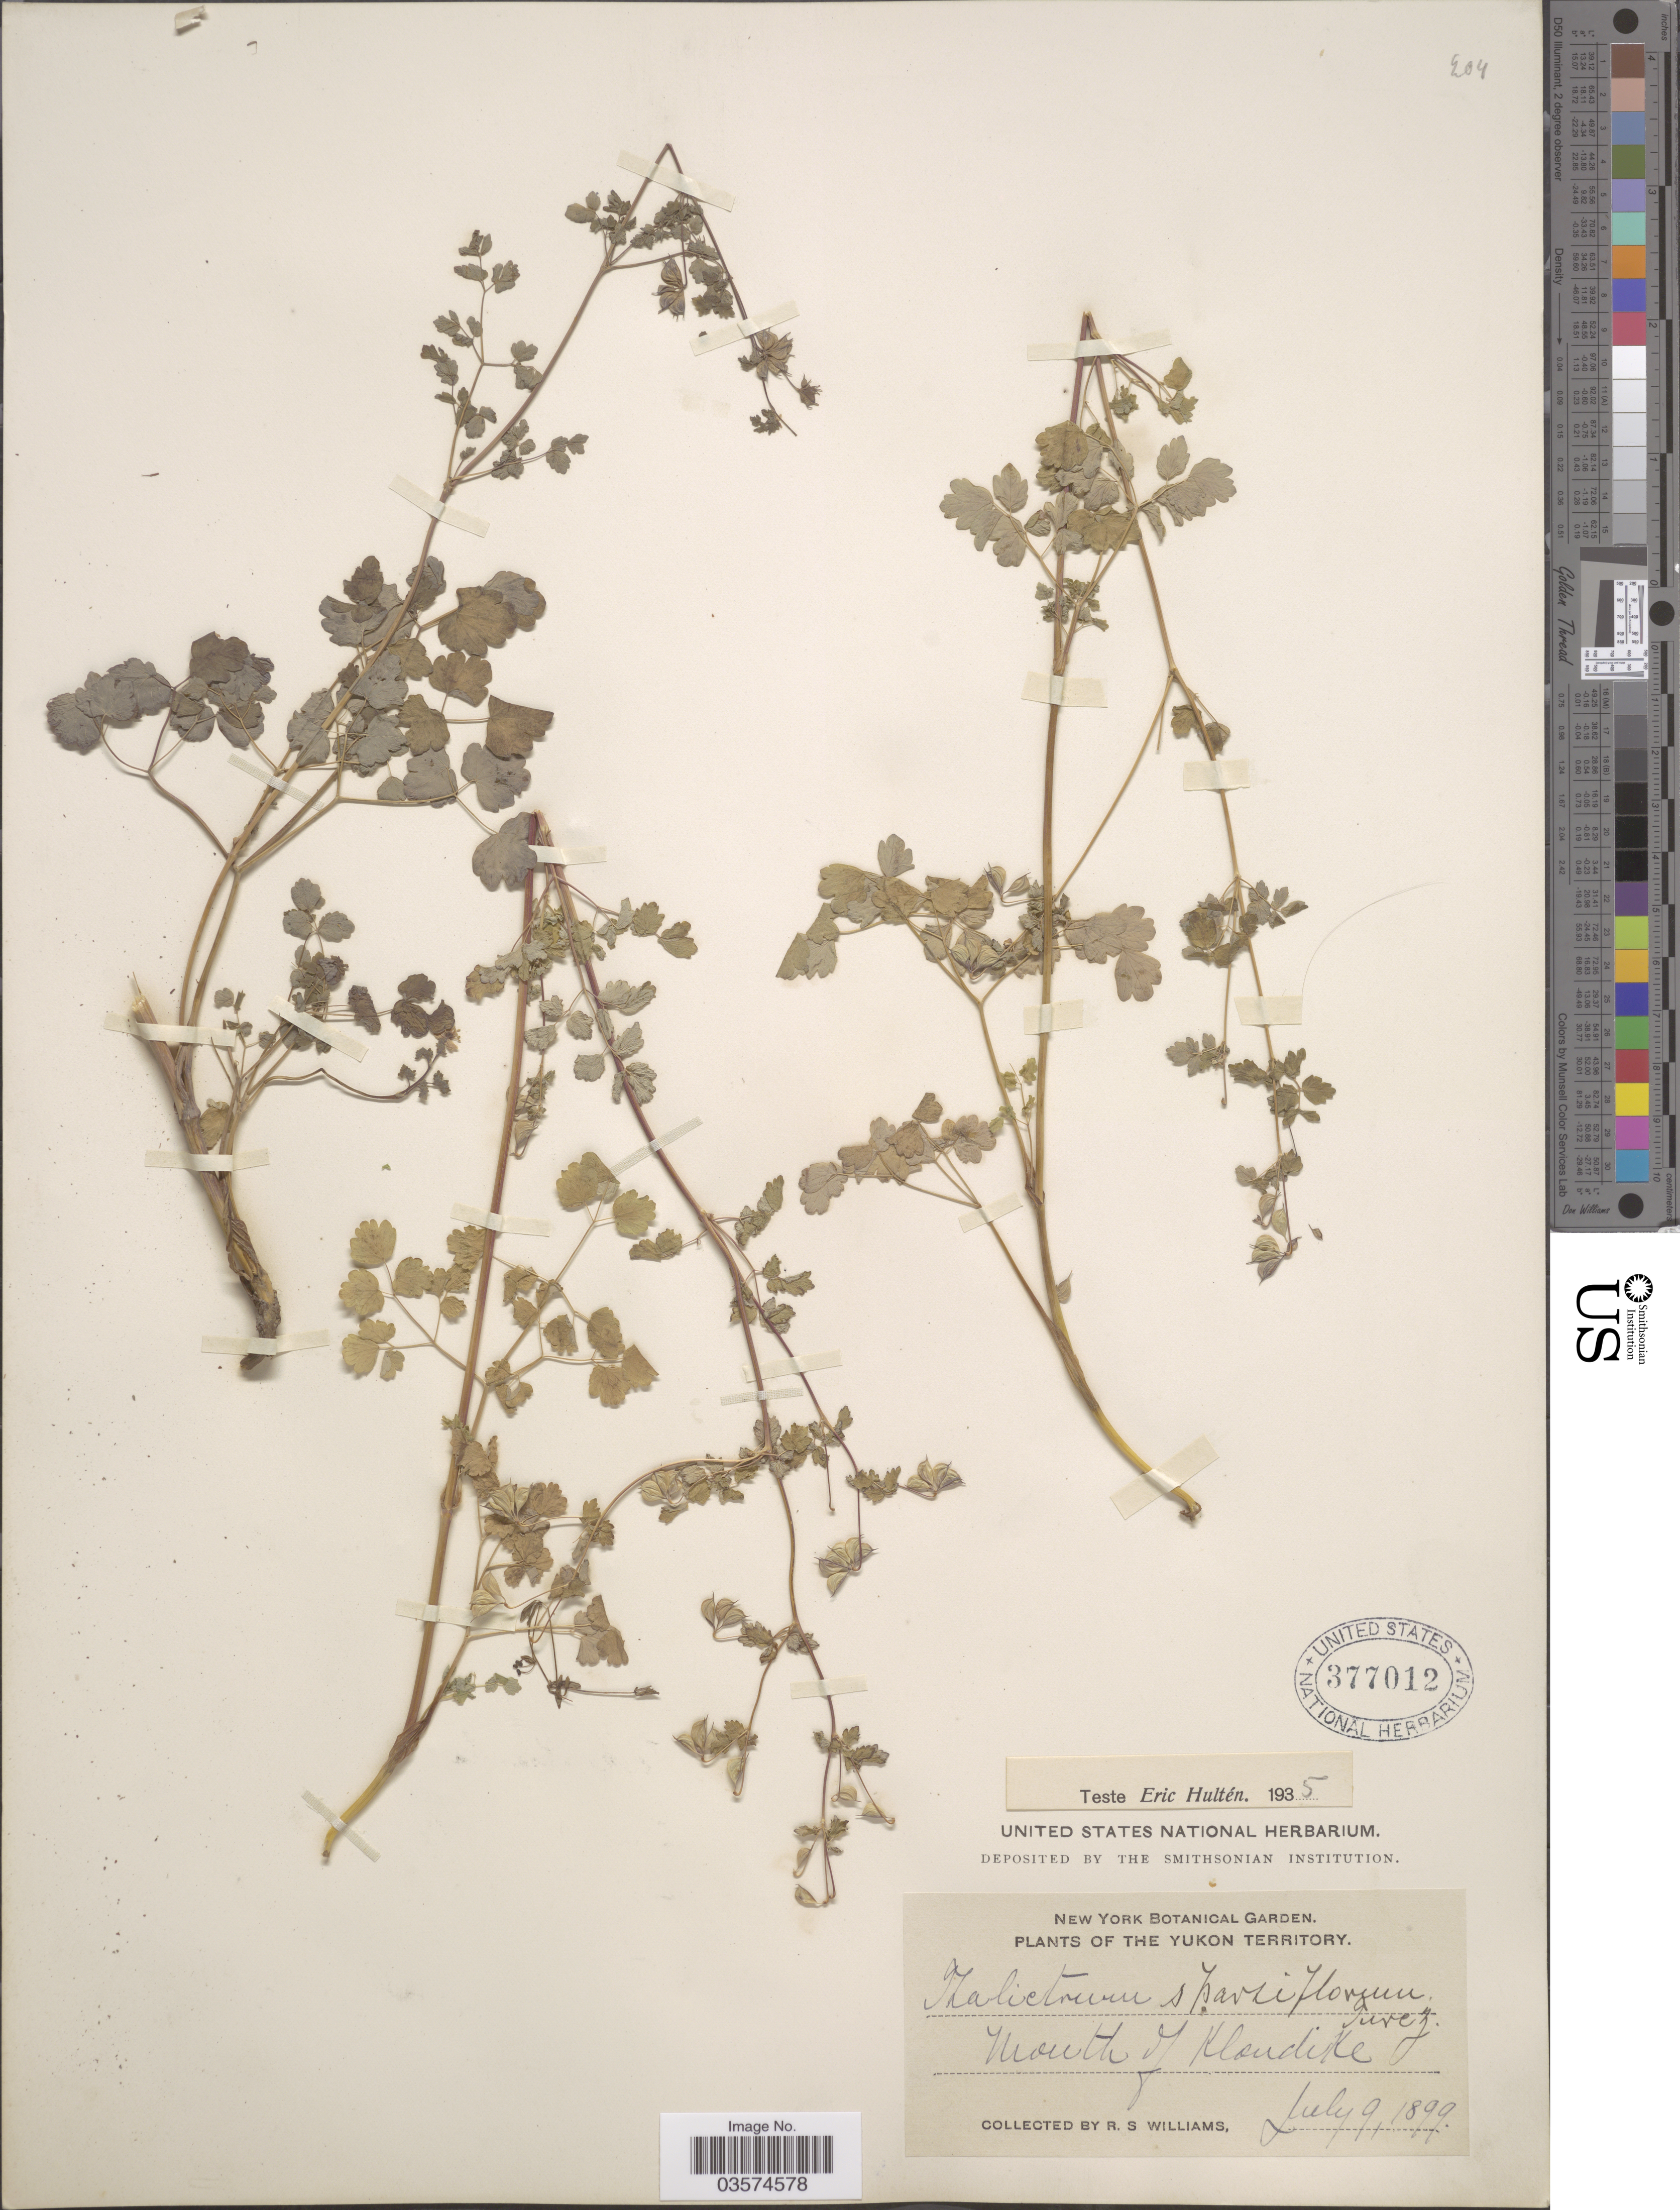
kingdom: Plantae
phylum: Tracheophyta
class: Magnoliopsida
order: Ranunculales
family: Ranunculaceae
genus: Thalictrum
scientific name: Thalictrum sparsiflorum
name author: Turcz. ex Fisch. & C.A. Mey.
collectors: R. S. Williams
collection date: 1899-07-09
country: Canada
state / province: Yukon Territory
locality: Mouth of Klondike.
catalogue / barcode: US 377012